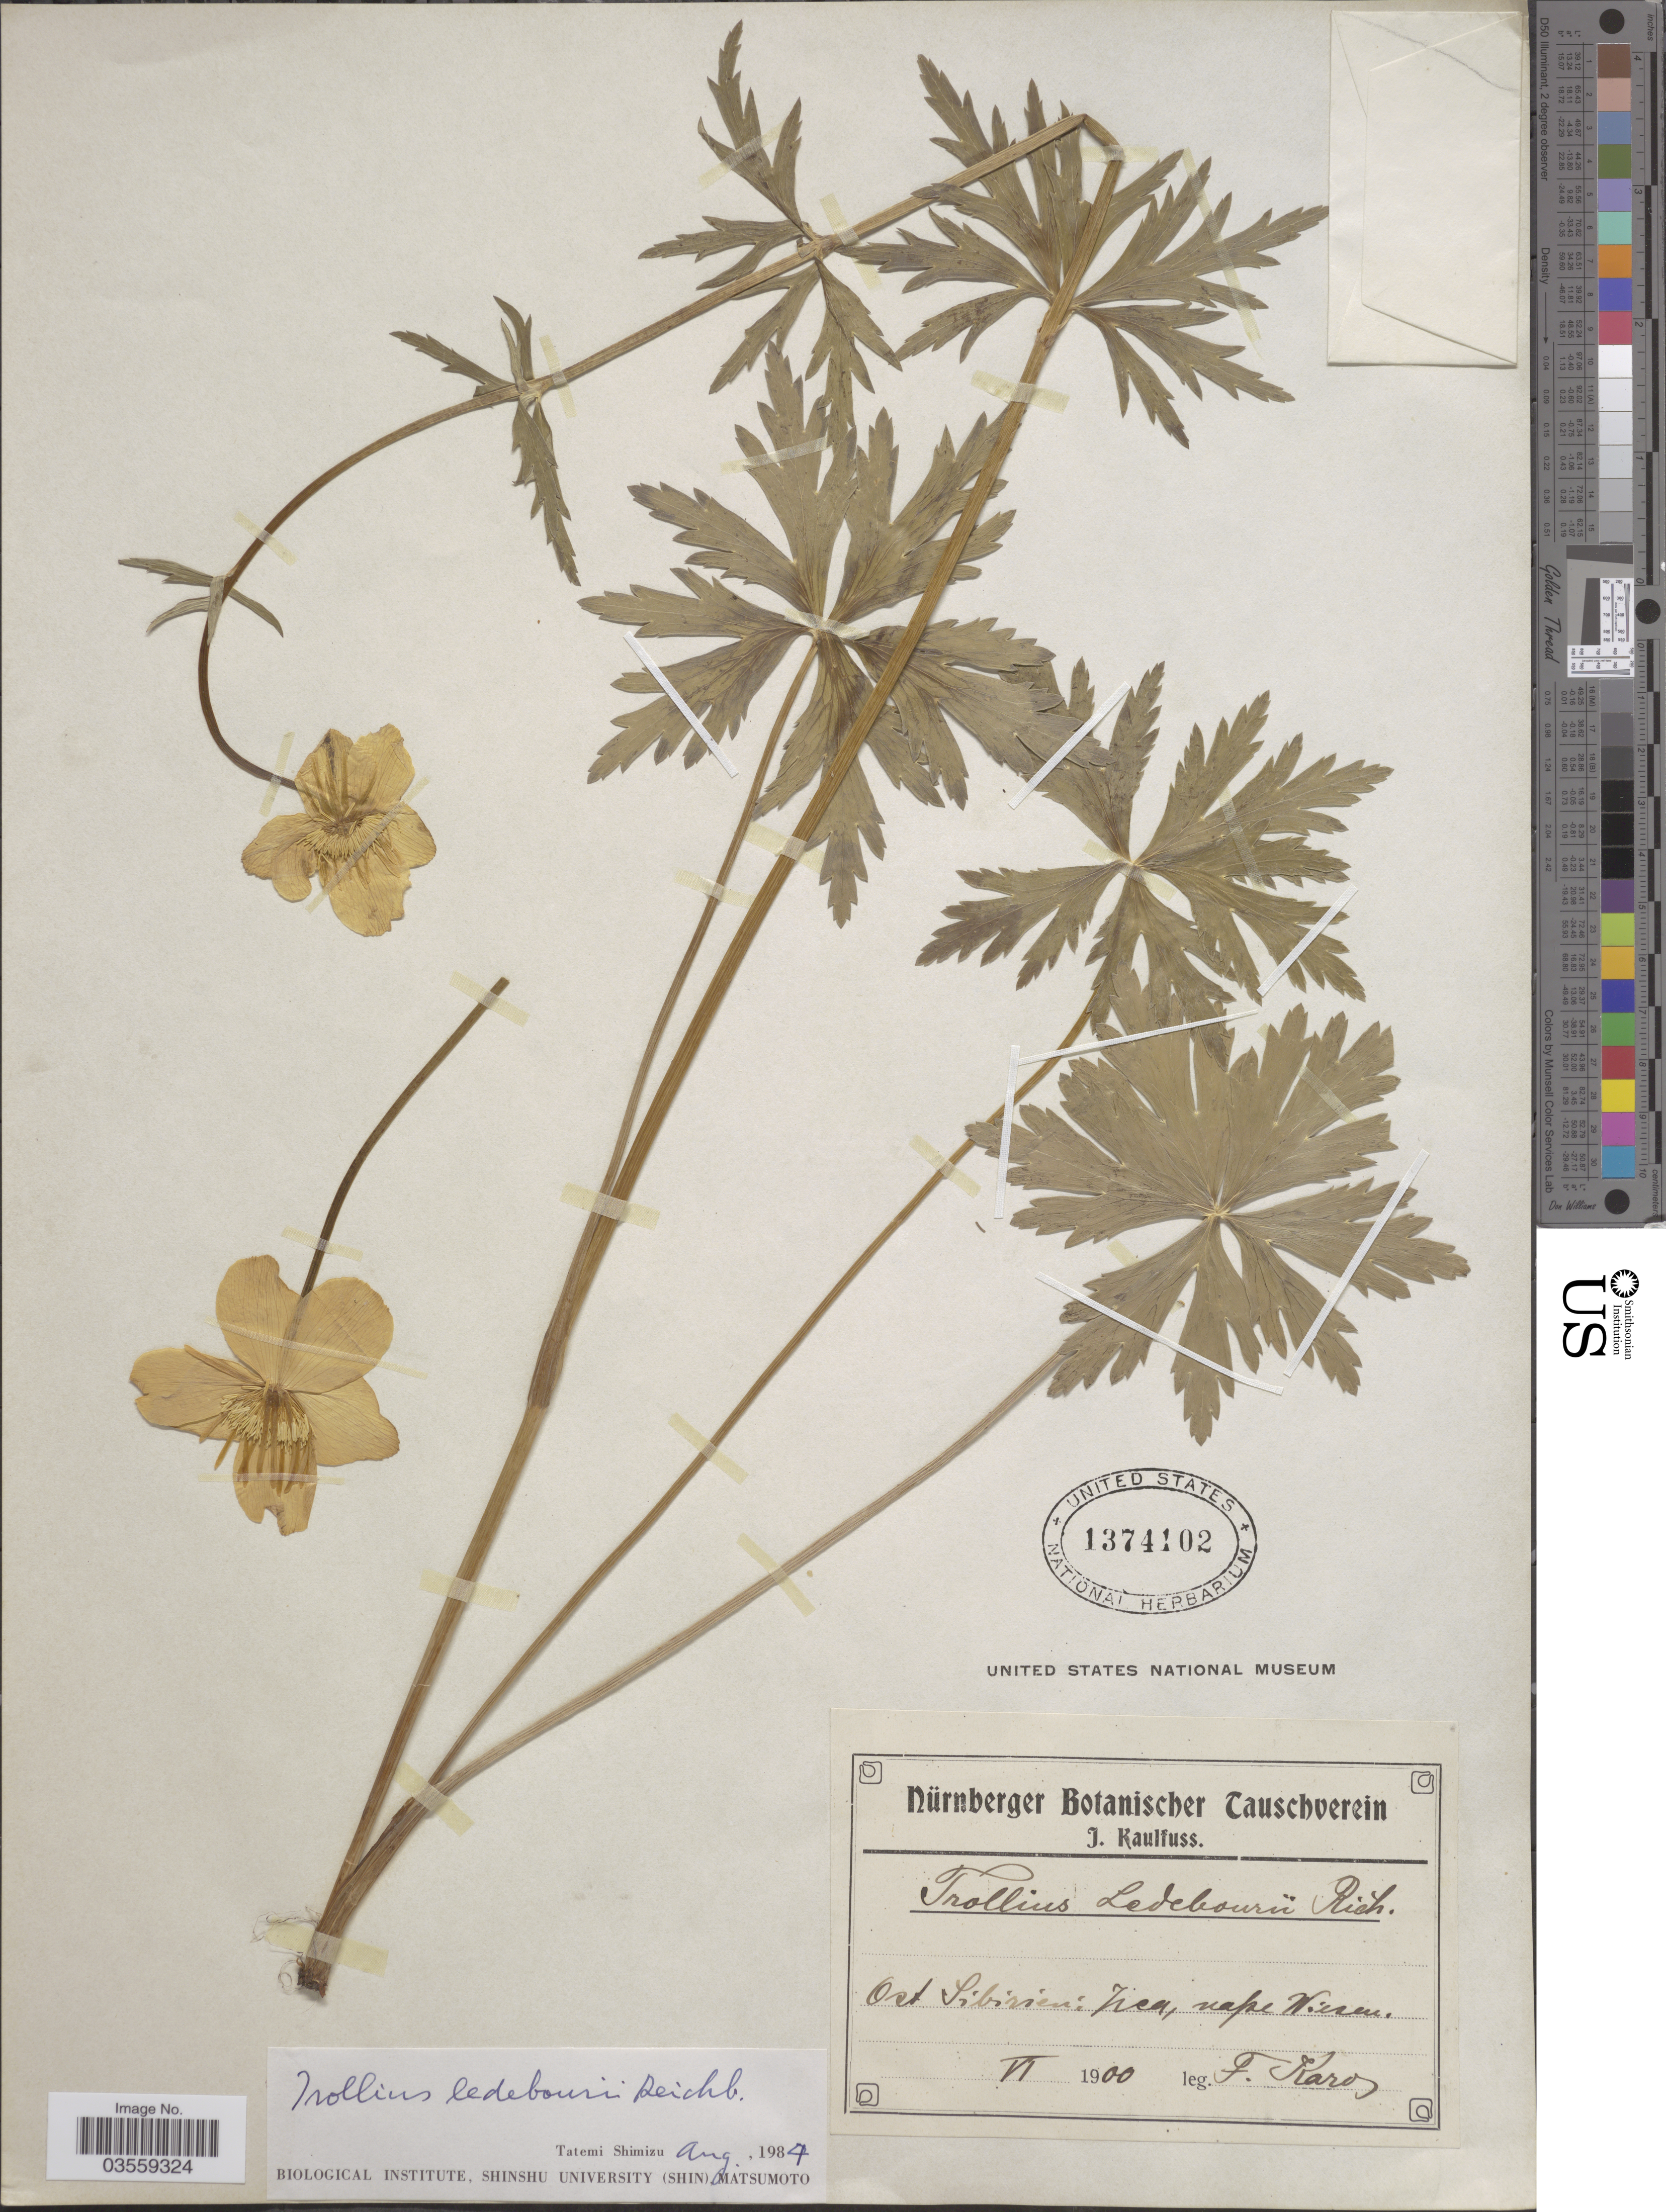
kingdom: Plantae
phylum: Tracheophyta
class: Magnoliopsida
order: Ranunculales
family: Ranunculaceae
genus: Trollius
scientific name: Trollius ledebourii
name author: Rchb.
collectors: F. Karo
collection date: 1900-06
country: Russian Federation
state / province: Amur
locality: Ost Sibirien: Zea (Zeya), nasse Wiesen.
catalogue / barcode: US 1374102